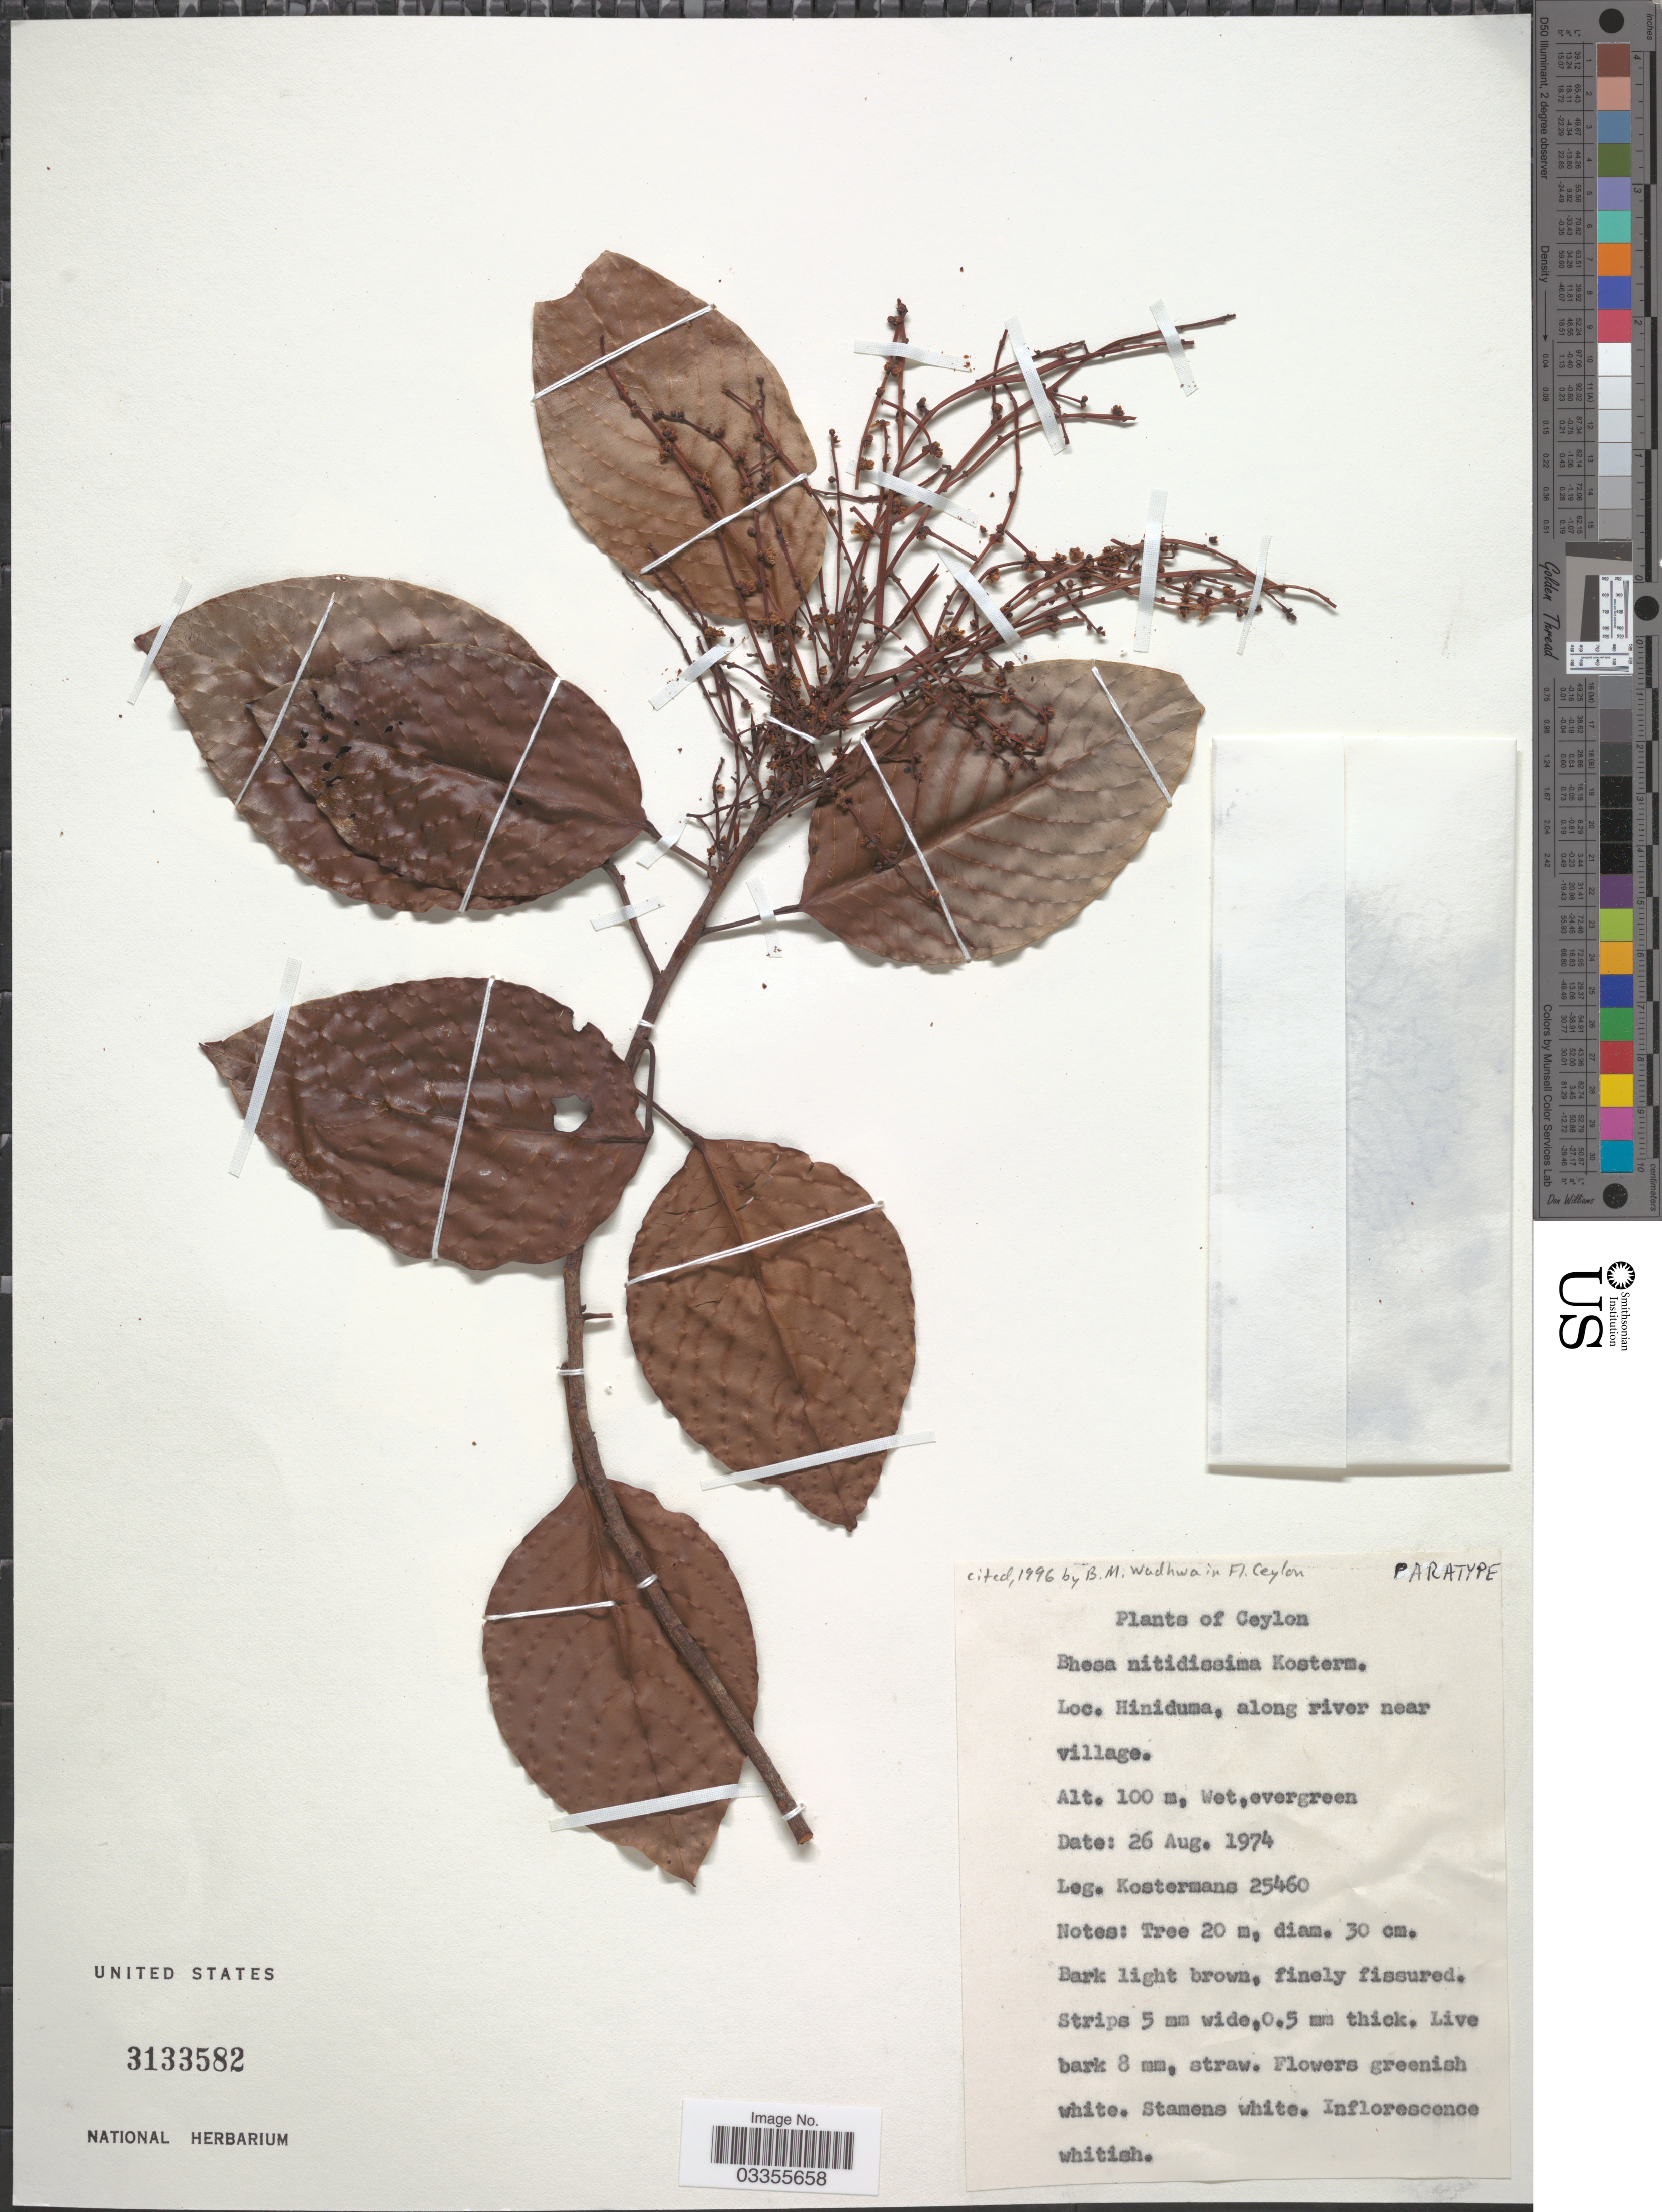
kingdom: Plantae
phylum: Tracheophyta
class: Magnoliopsida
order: Malpighiales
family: Centroplacaceae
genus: Bhesa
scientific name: Bhesa nitidissima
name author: Kosterm.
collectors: Kostermans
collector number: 25460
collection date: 1974-08-26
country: Sri Lanka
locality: Ceylon. Hiniduma, along river near village.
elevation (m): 100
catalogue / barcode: US 3133582